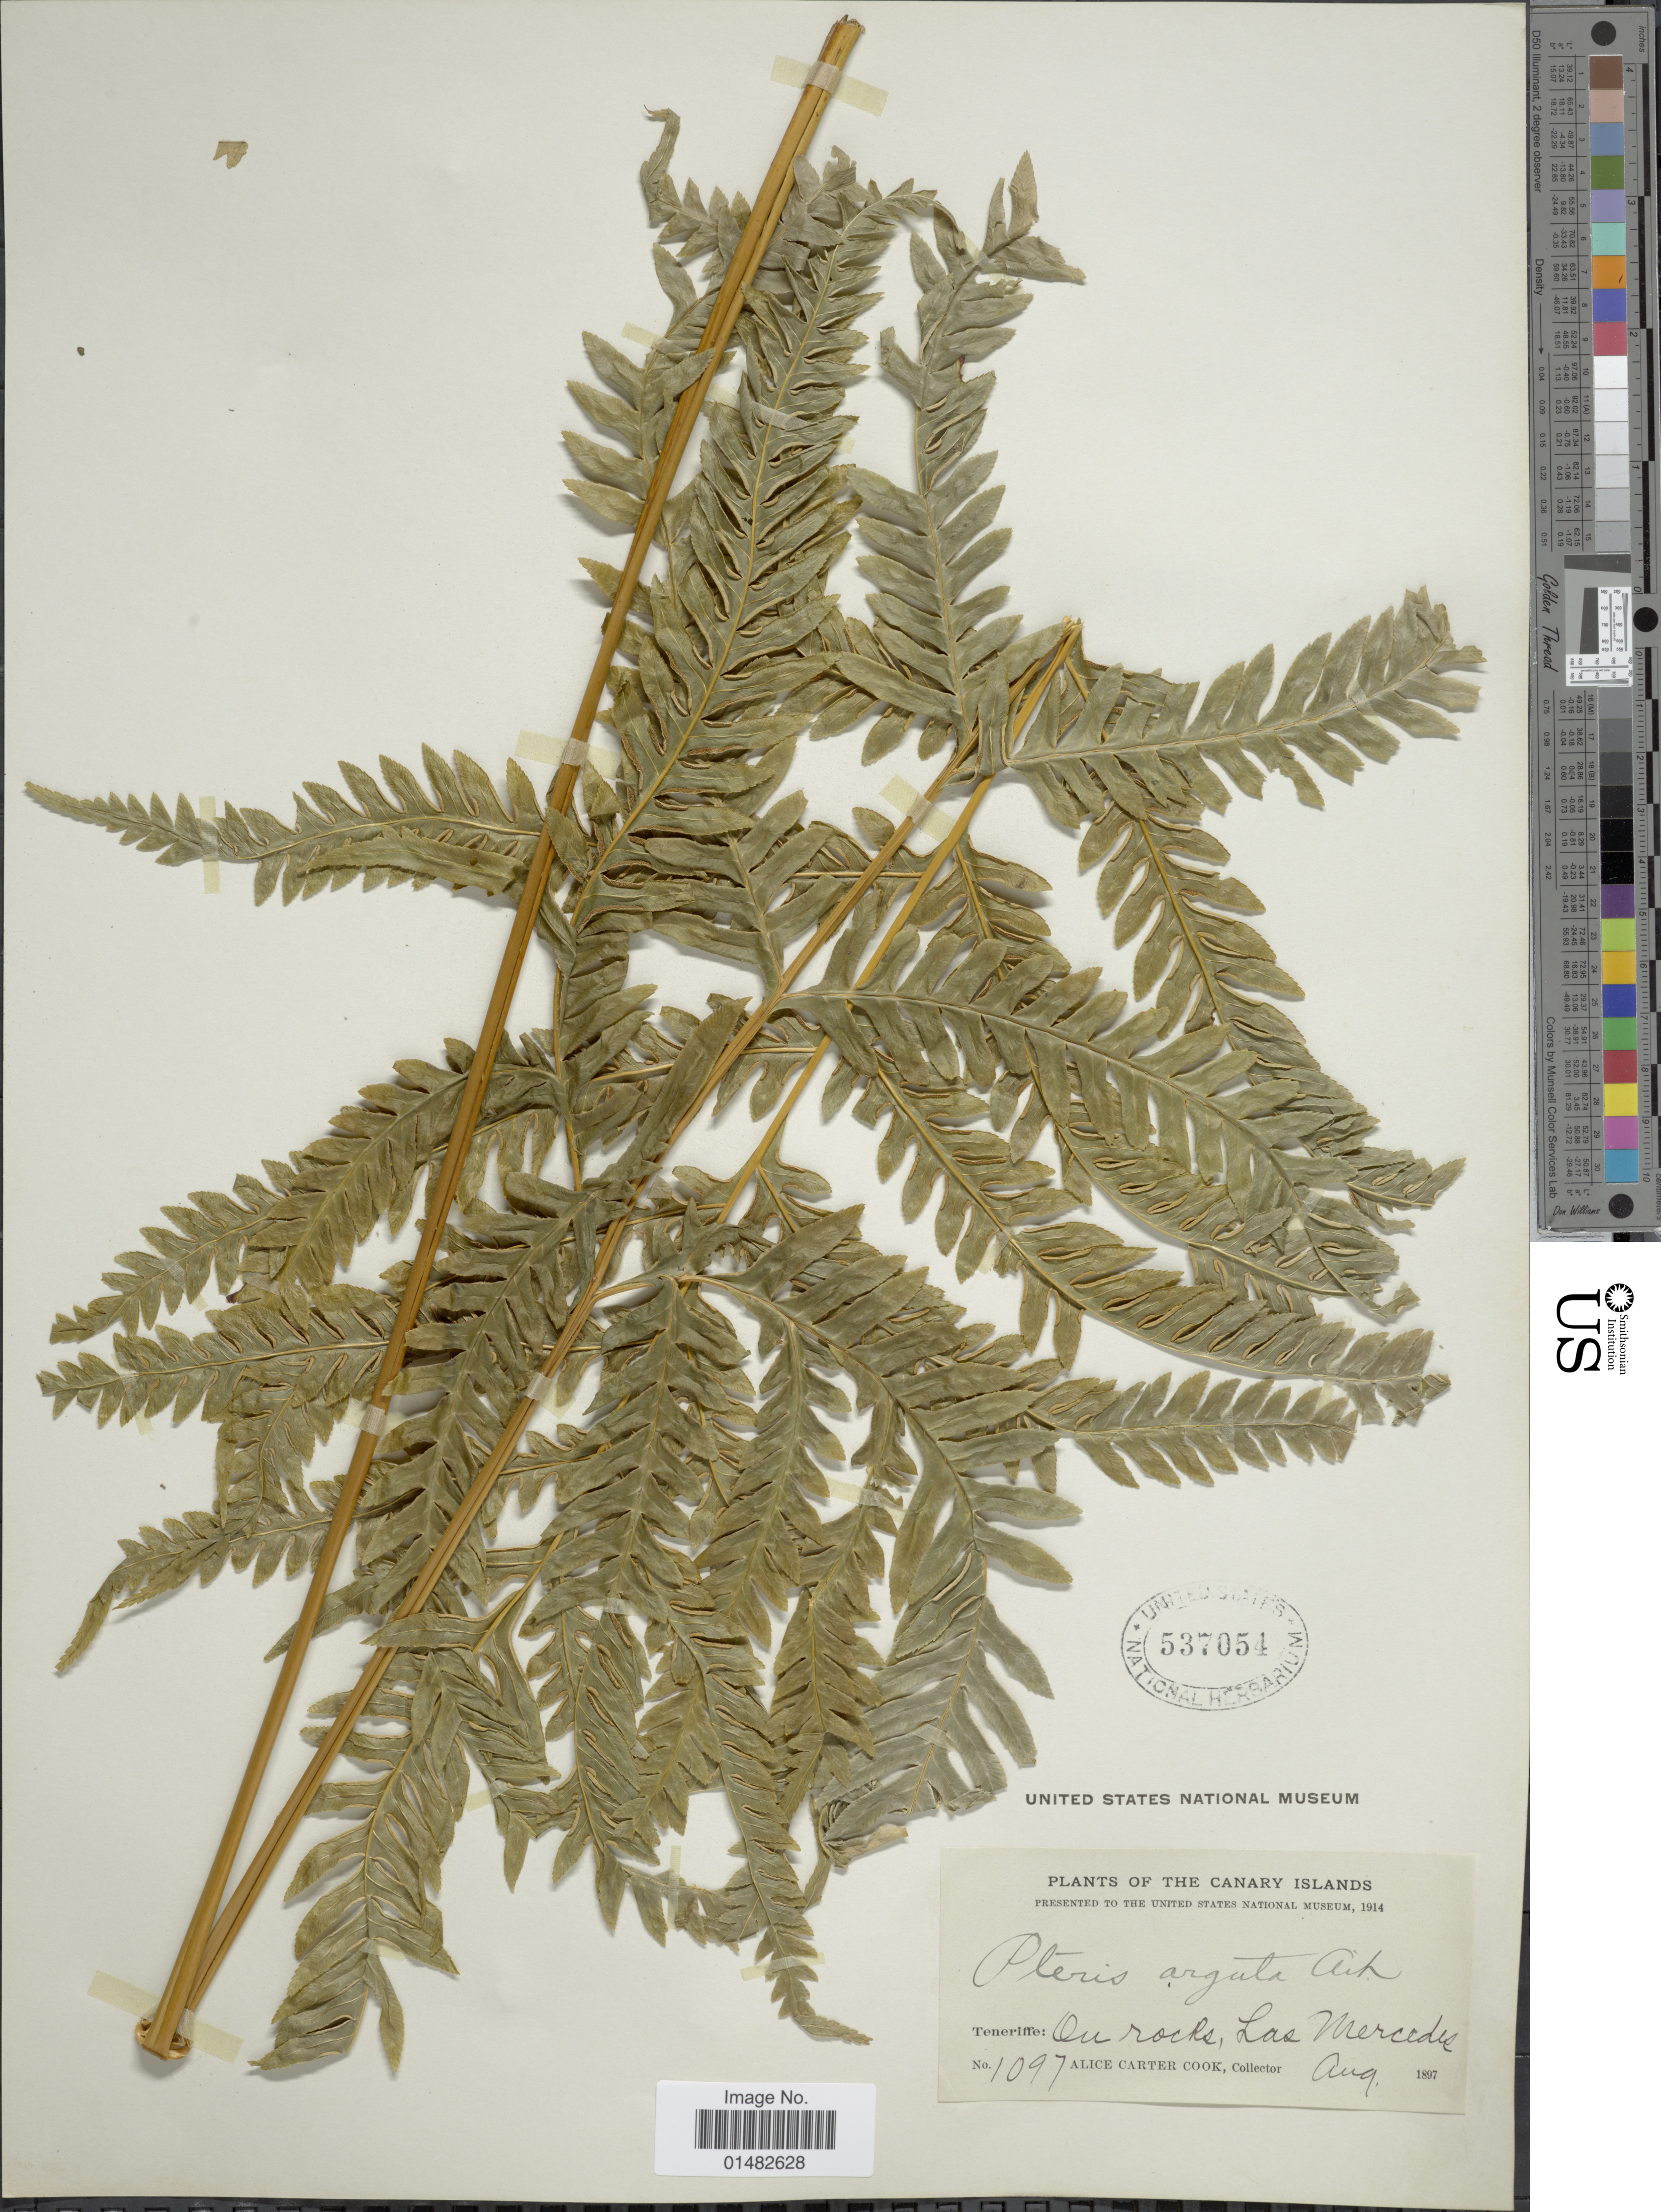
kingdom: Plantae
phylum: Tracheophyta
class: Polypodiopsida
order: Polypodiales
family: Pteridaceae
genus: Pteris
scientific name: Pteris arguta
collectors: Alice C. Cook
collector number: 1097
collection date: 1897-08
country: Spain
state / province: Canarias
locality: Teneriffe: Ou rocks, Las Mercedes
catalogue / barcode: US 537054